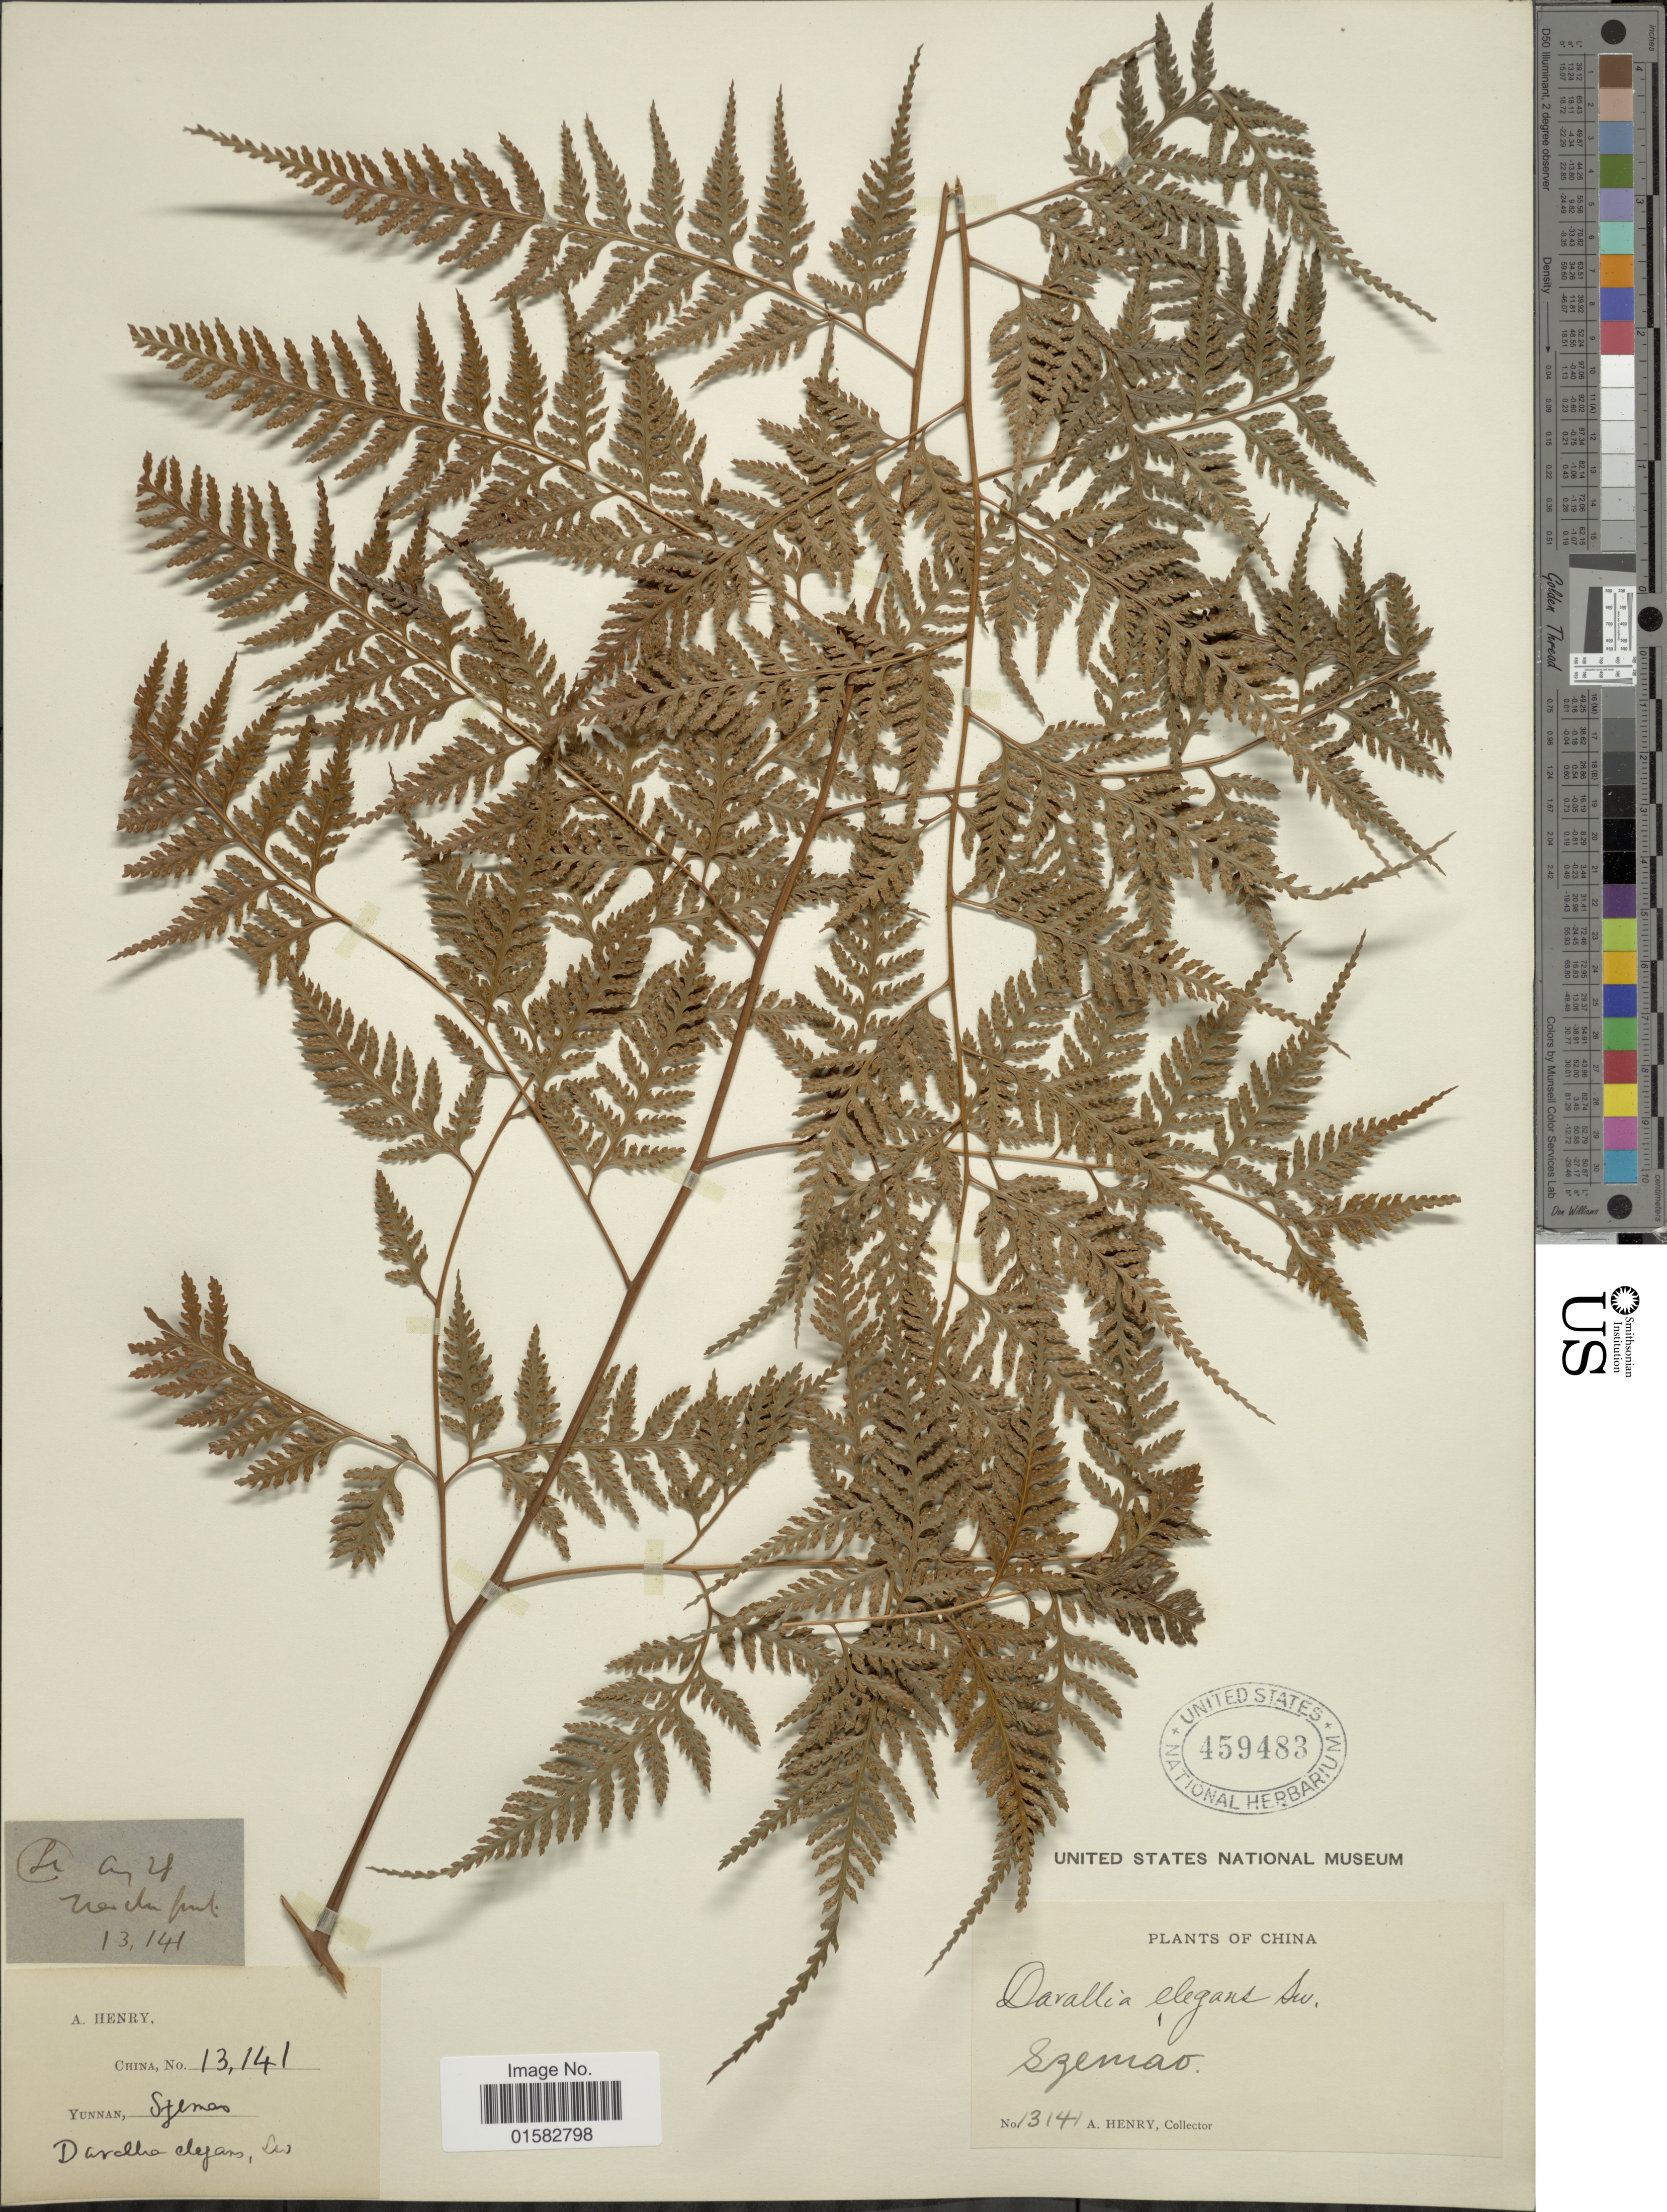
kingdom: Plantae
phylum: Tracheophyta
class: Polypodiopsida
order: Polypodiales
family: Davalliaceae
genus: Davallia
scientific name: Davallia divaricata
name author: Blume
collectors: A. Henry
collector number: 13141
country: China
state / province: Yunnan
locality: Yunnan, Szemao. Li.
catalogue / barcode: US 459483